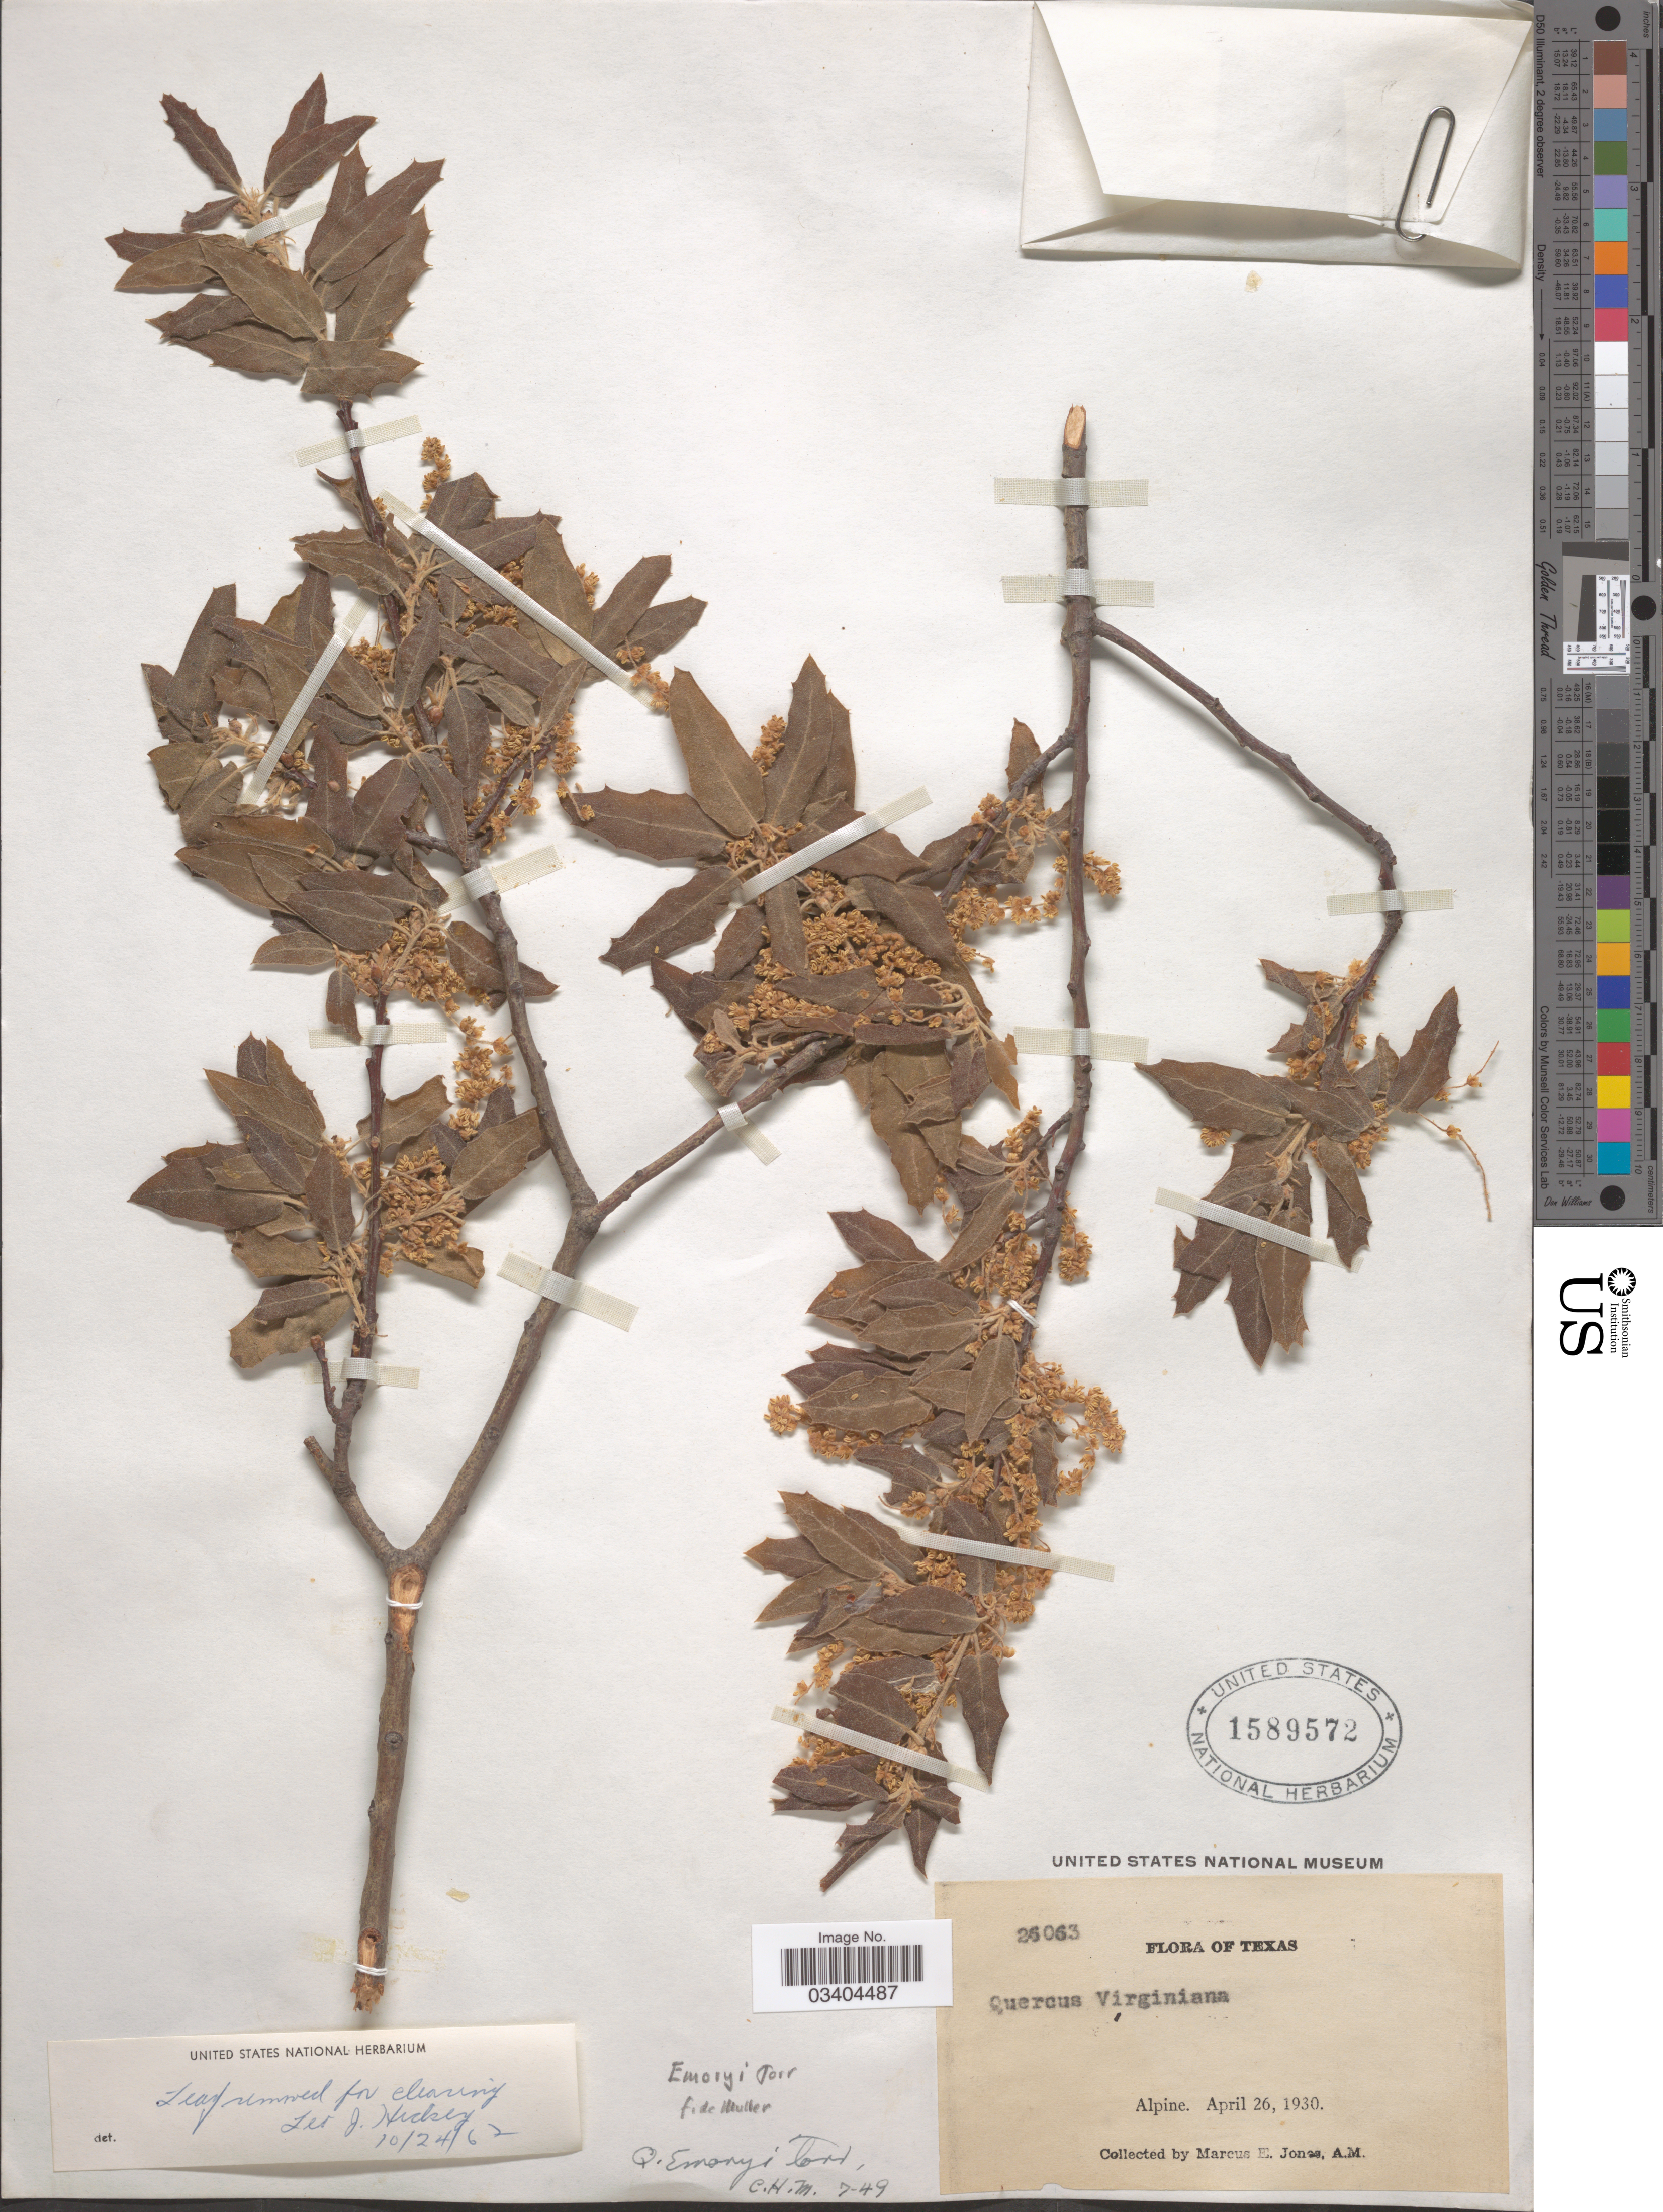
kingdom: Plantae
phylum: Tracheophyta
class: Magnoliopsida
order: Fagales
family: Fagaceae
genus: Quercus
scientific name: Quercus emoryi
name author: Torr. in Emory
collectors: M. E. Jones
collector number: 25063*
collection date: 1930-04-26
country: United States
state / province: Texas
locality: Alpine.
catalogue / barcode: US 1589572